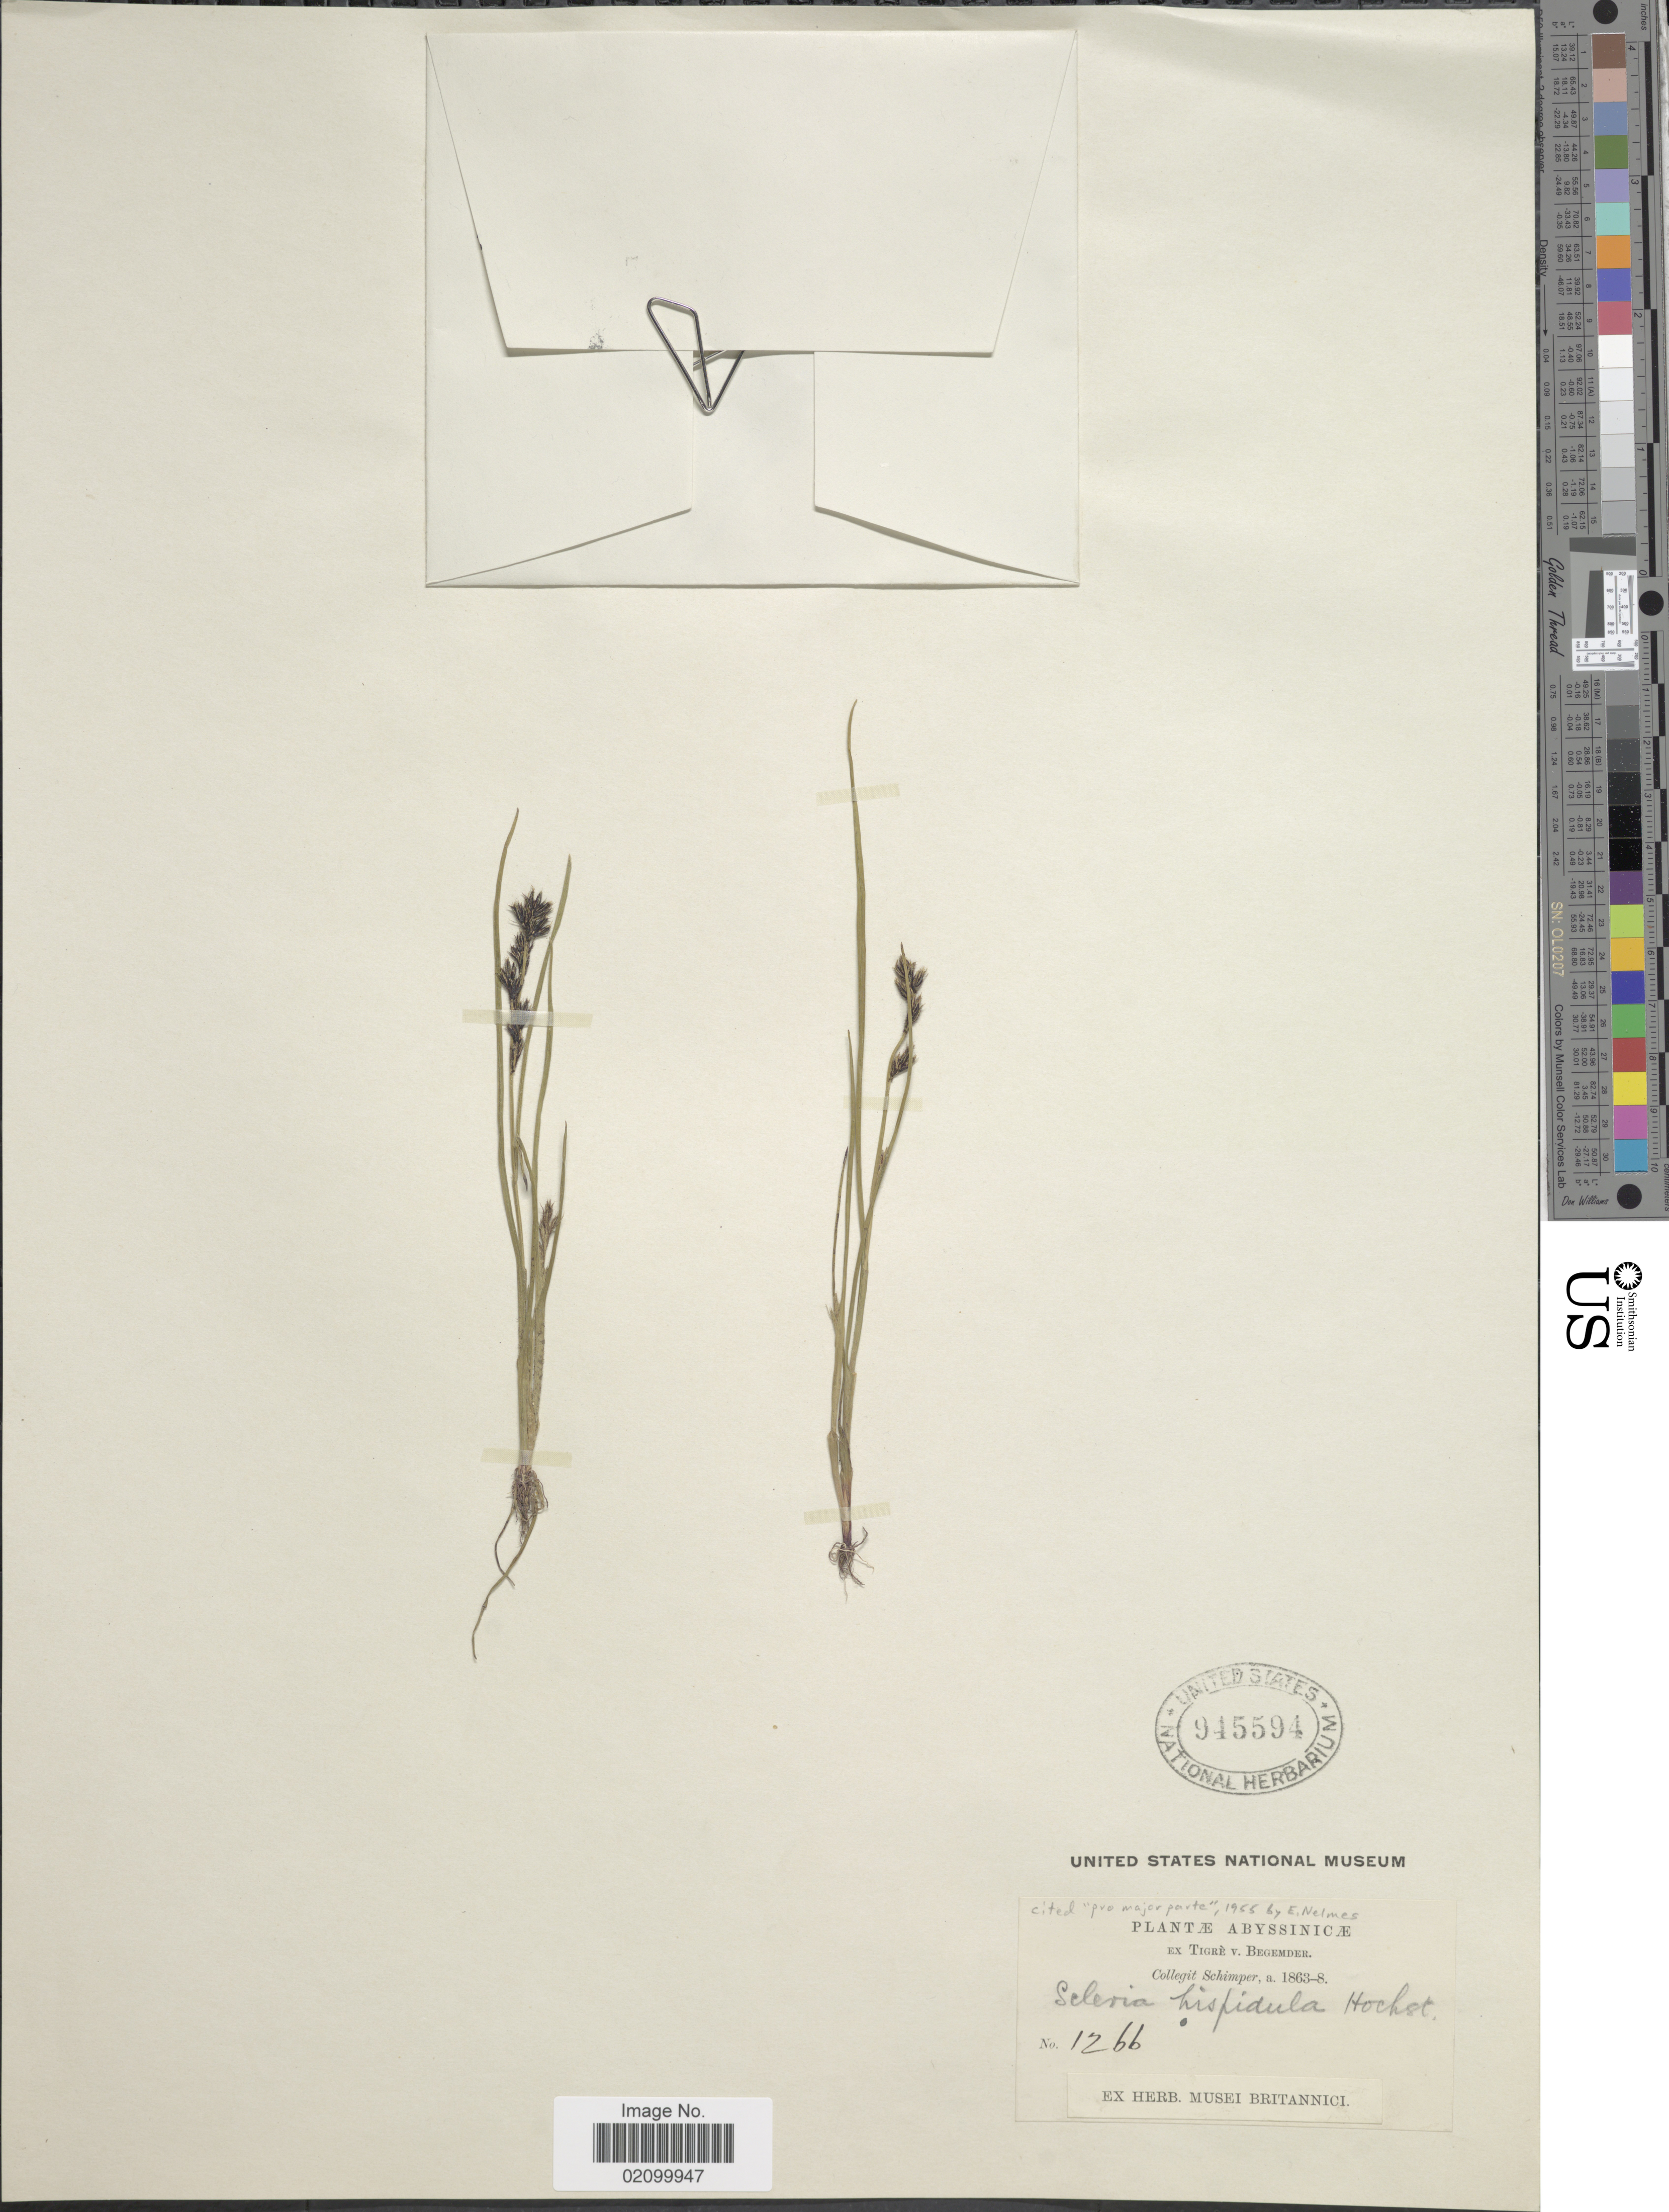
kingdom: Plantae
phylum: Tracheophyta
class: Liliopsida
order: Poales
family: Cyperaceae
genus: Scleria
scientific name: Scleria hispidula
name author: Hochst. ex A. Rich.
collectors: -. Schimper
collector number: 1266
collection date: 1863/1868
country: Eritrea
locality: Abyssinicae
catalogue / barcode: US 945594